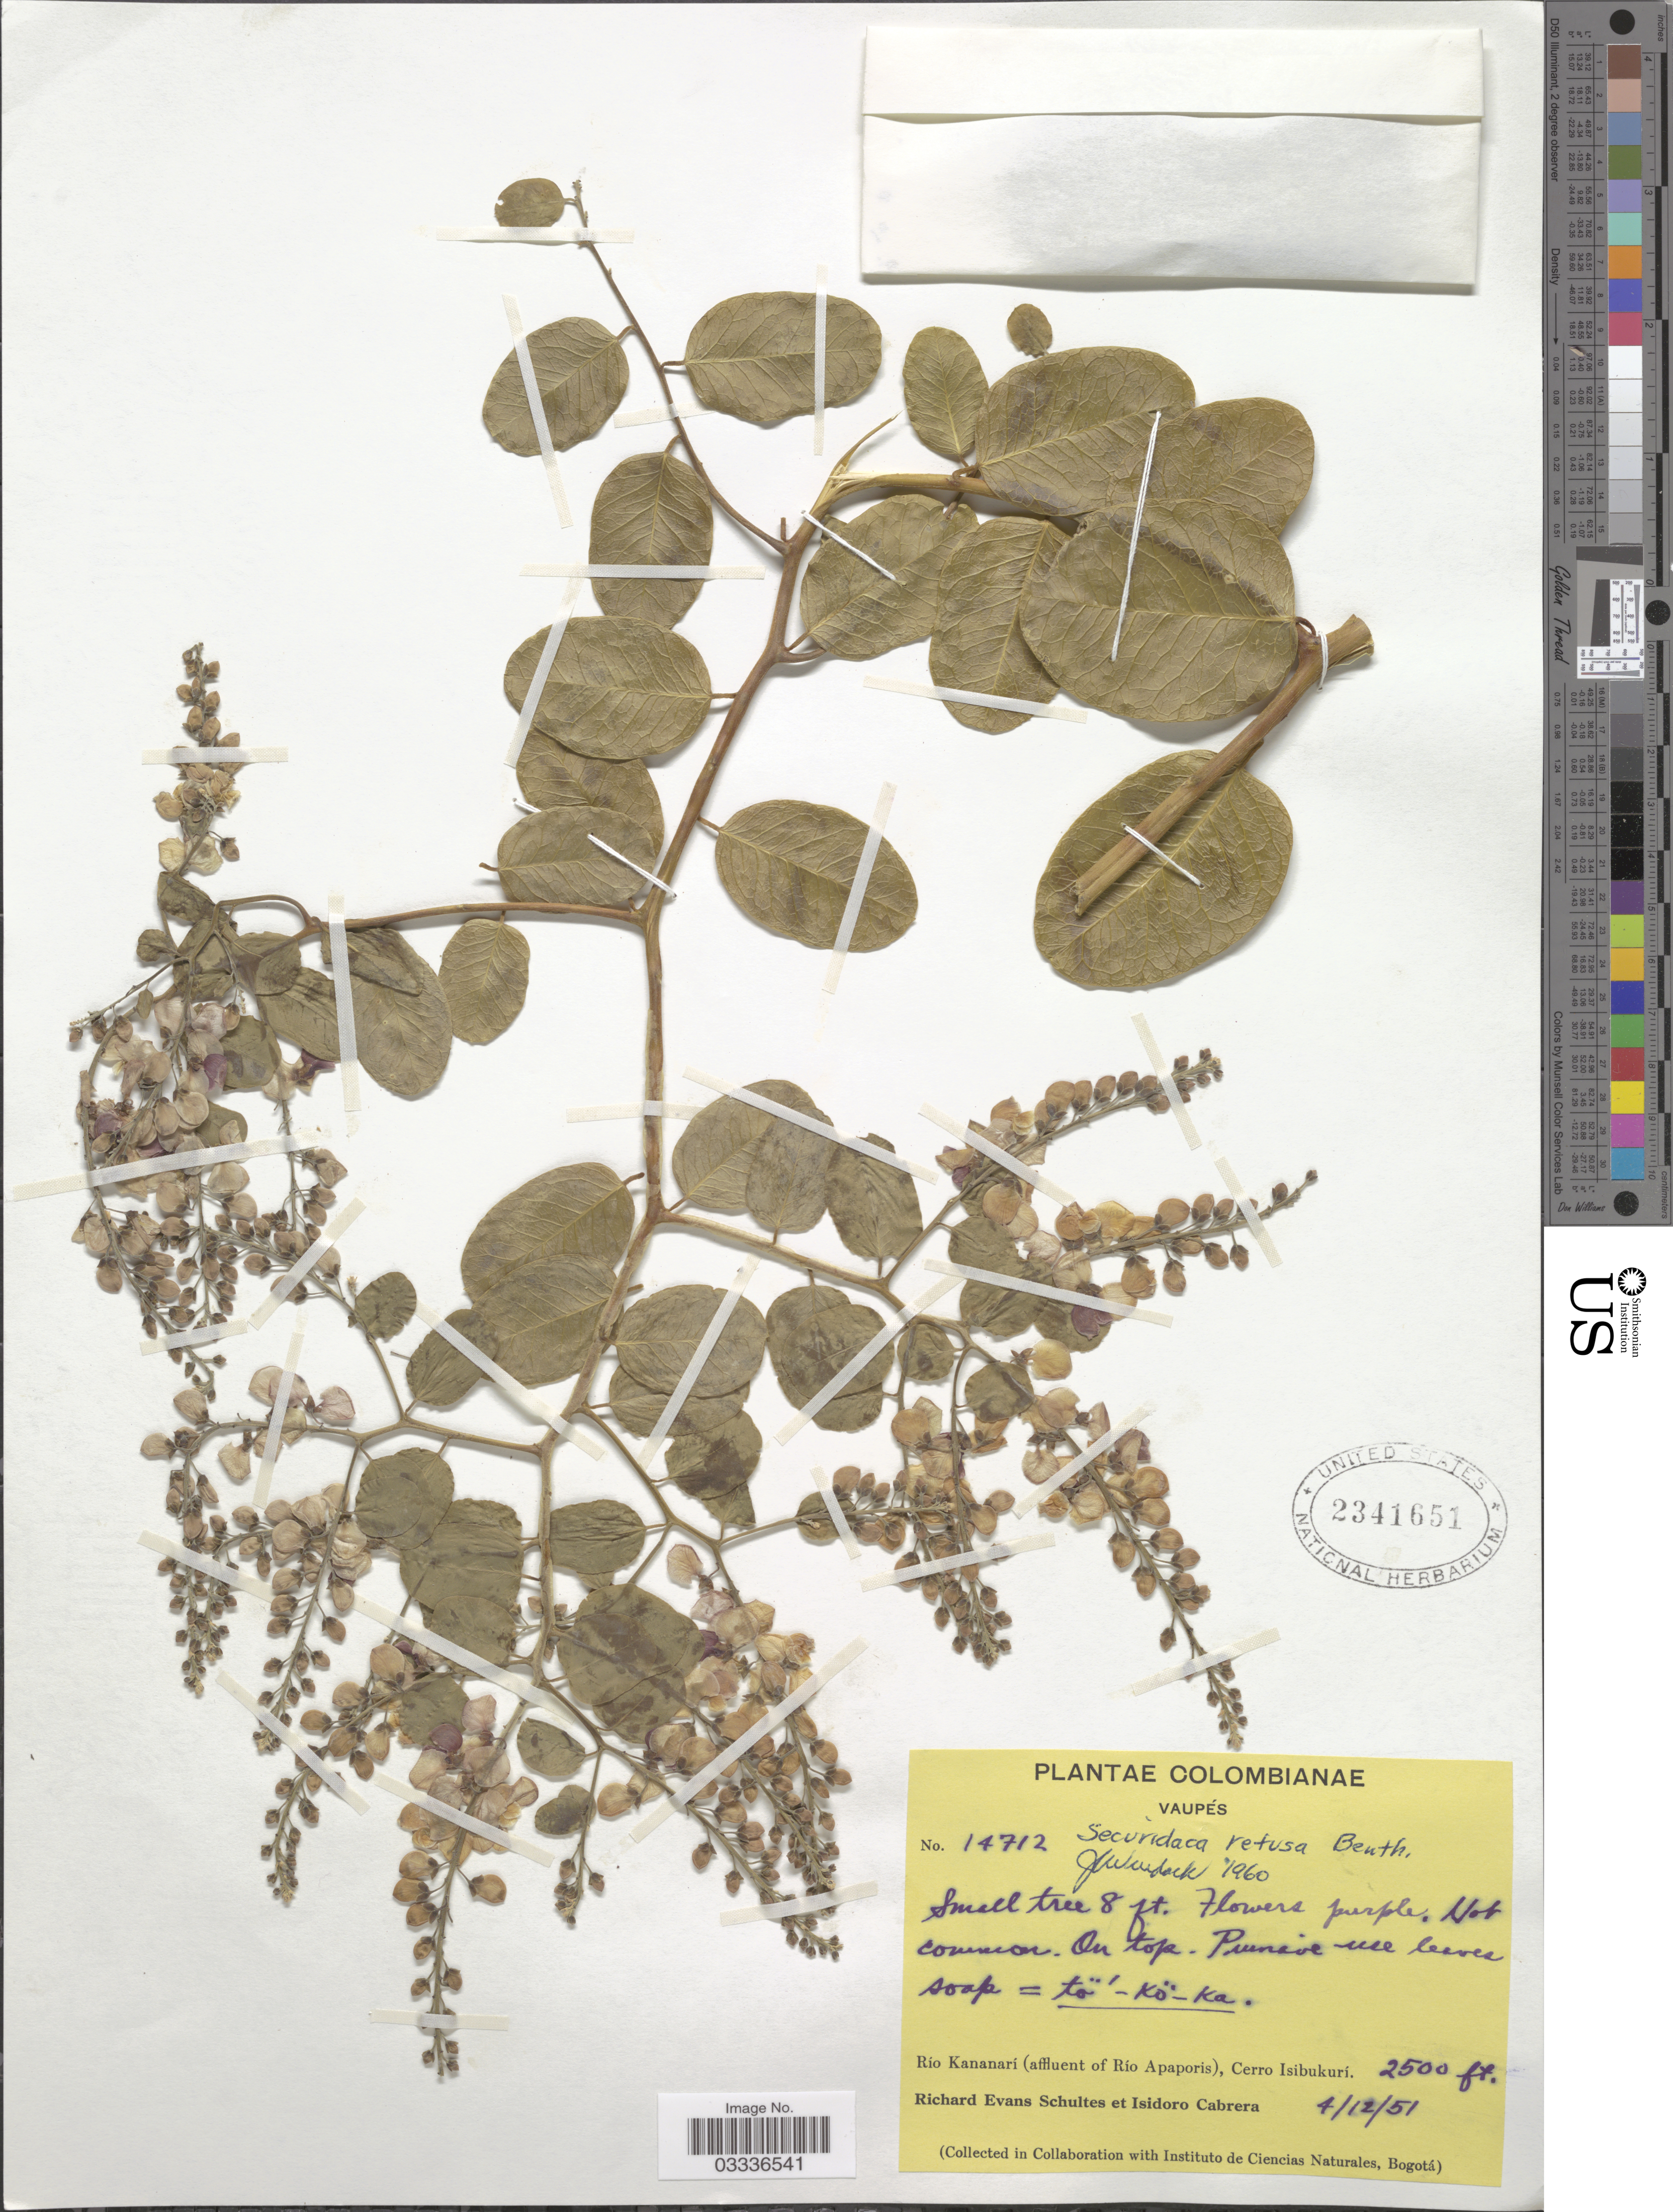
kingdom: Plantae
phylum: Tracheophyta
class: Magnoliopsida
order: Fabales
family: Polygalaceae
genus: Securidaca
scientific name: Securidaca retusa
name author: Benth.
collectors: R. E. Schultes & I. Cabrera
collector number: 14712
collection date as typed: Transcribed d/m/y: 4/12/51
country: Colombia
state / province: Vaupés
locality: Río Kananarí (affluent of Río Apaporis), Cerro Isibukurí.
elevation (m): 762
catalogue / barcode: US 2341651